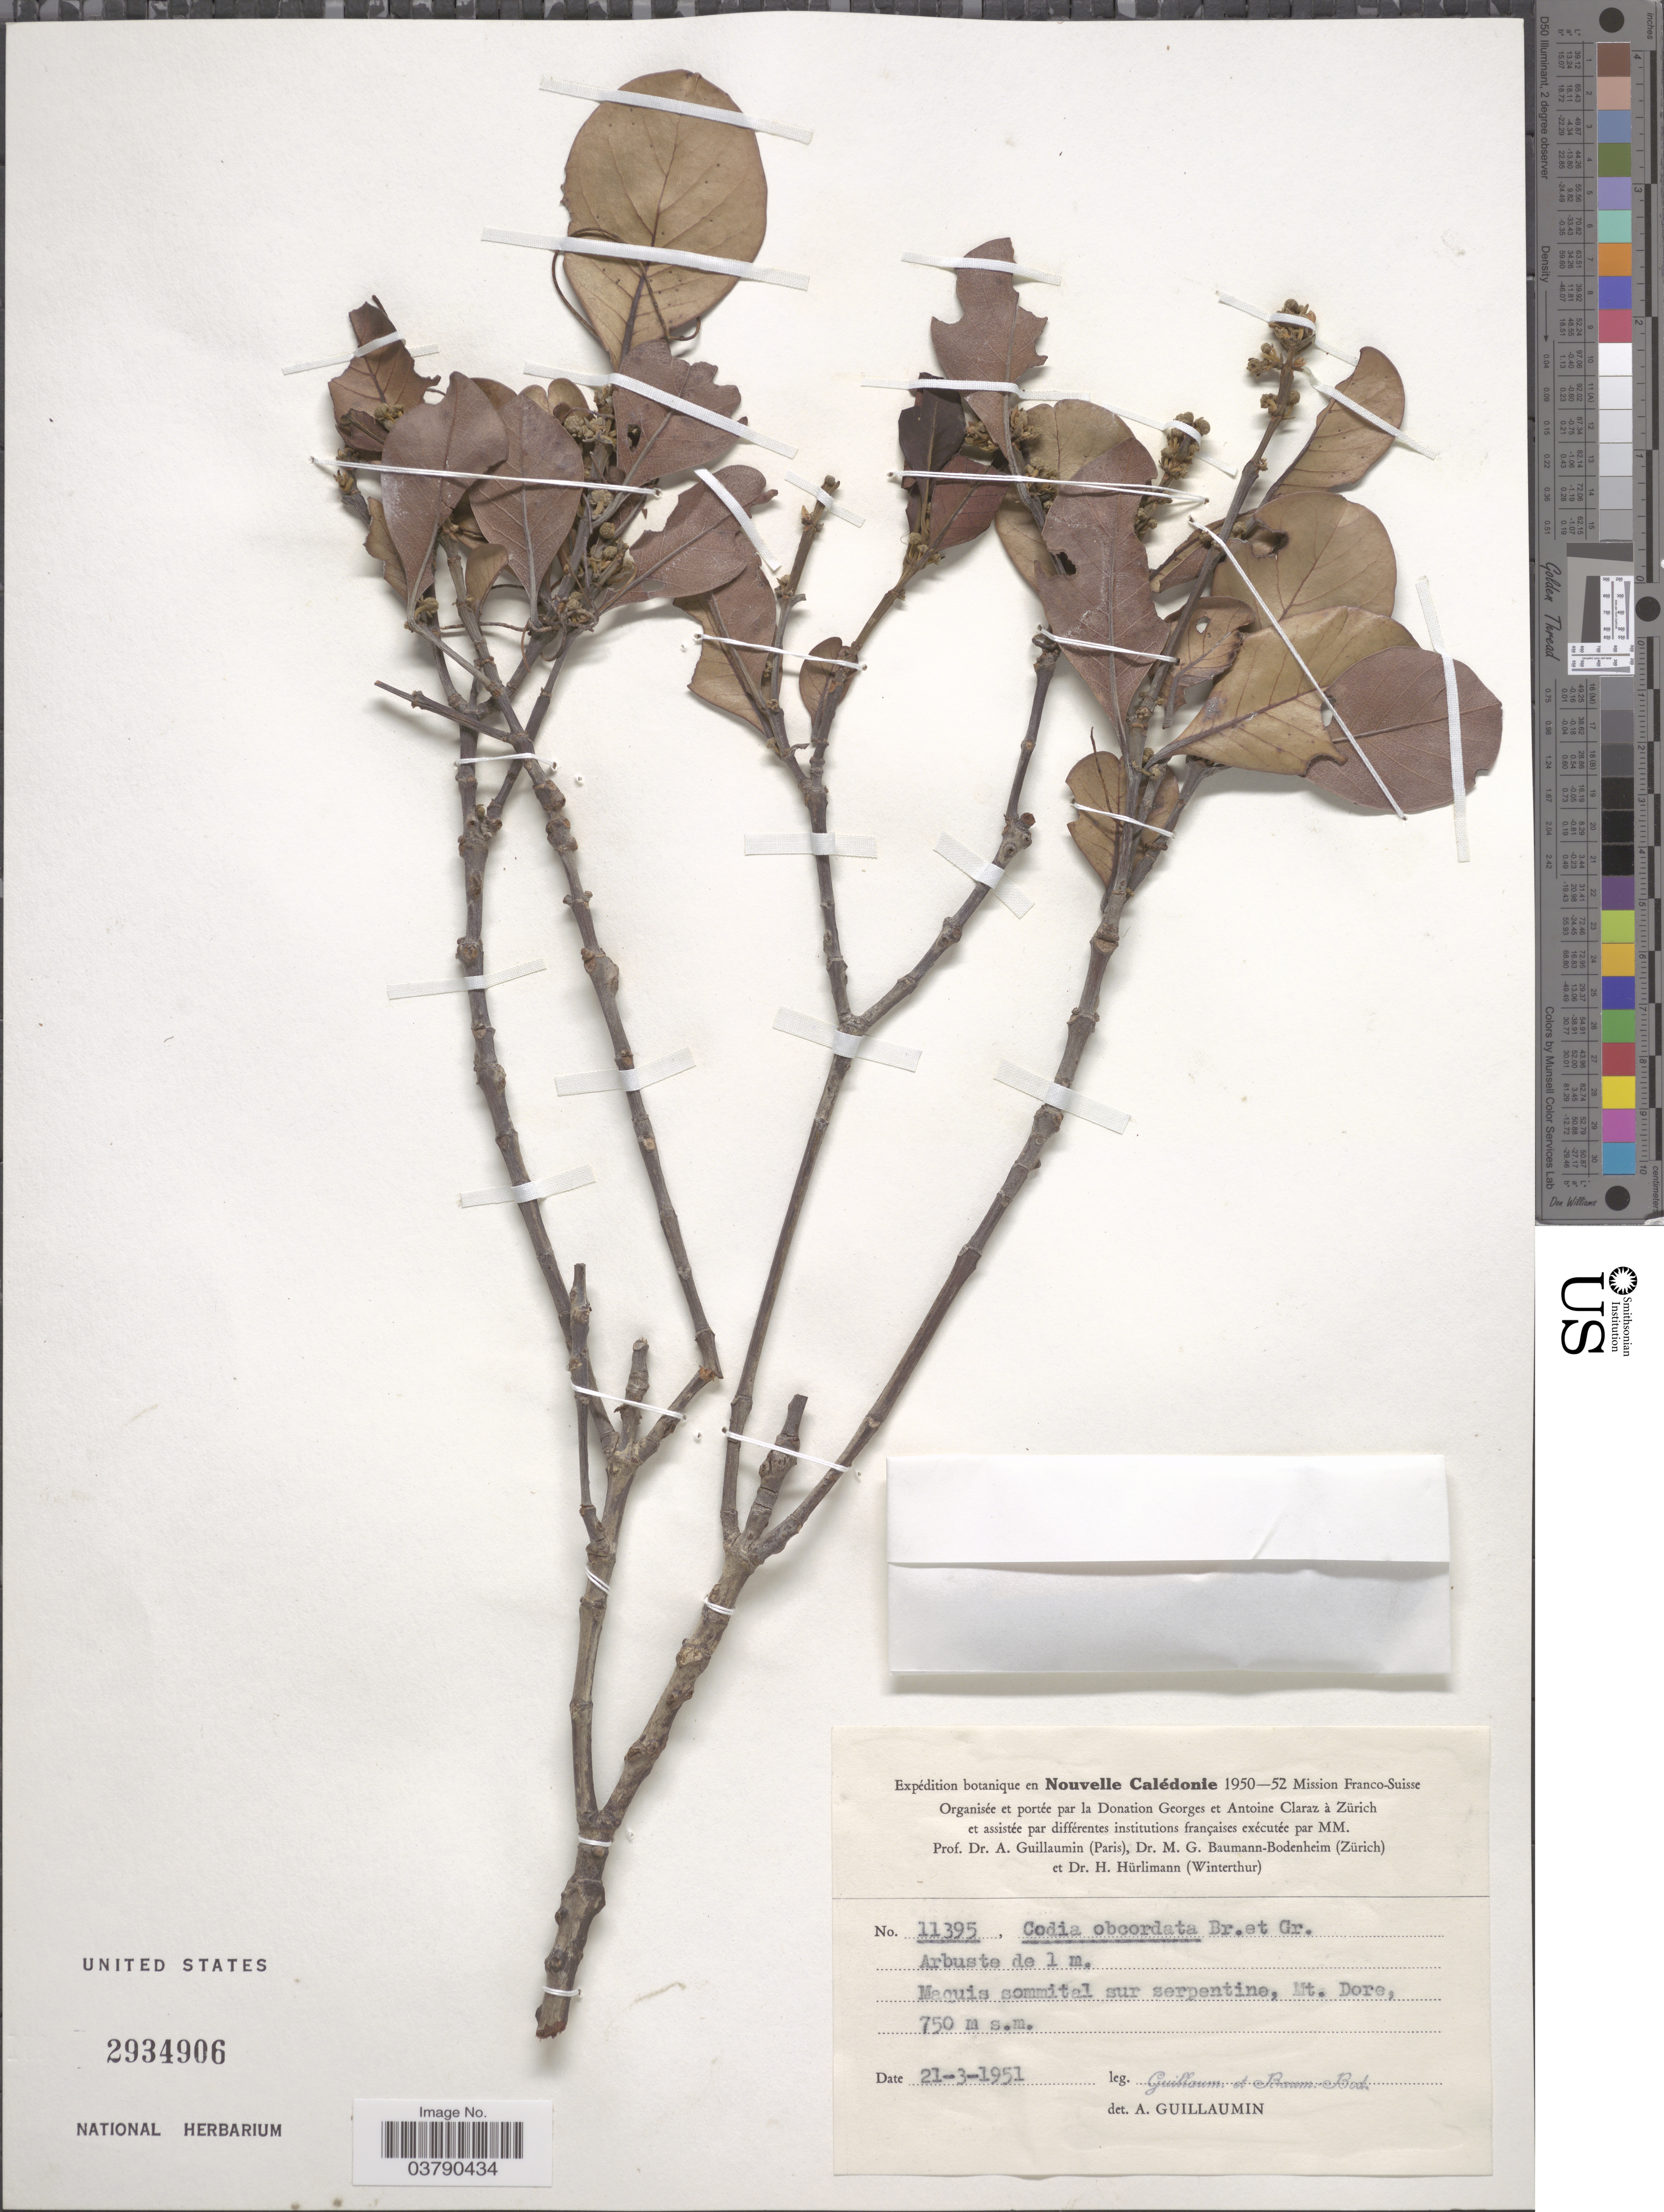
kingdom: Plantae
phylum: Tracheophyta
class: Magnoliopsida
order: Oxalidales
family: Cunoniaceae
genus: Codia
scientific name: Codia obcordata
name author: Brongn. & Gris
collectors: A. Guillaumin & M. G. Baumann-Bodenheim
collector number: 11395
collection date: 1951-03-21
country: New Caledonia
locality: Nouvelle Calédonie. Maquis sommital sur serpentine, Mt. Dore.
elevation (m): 750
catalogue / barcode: US 2934906